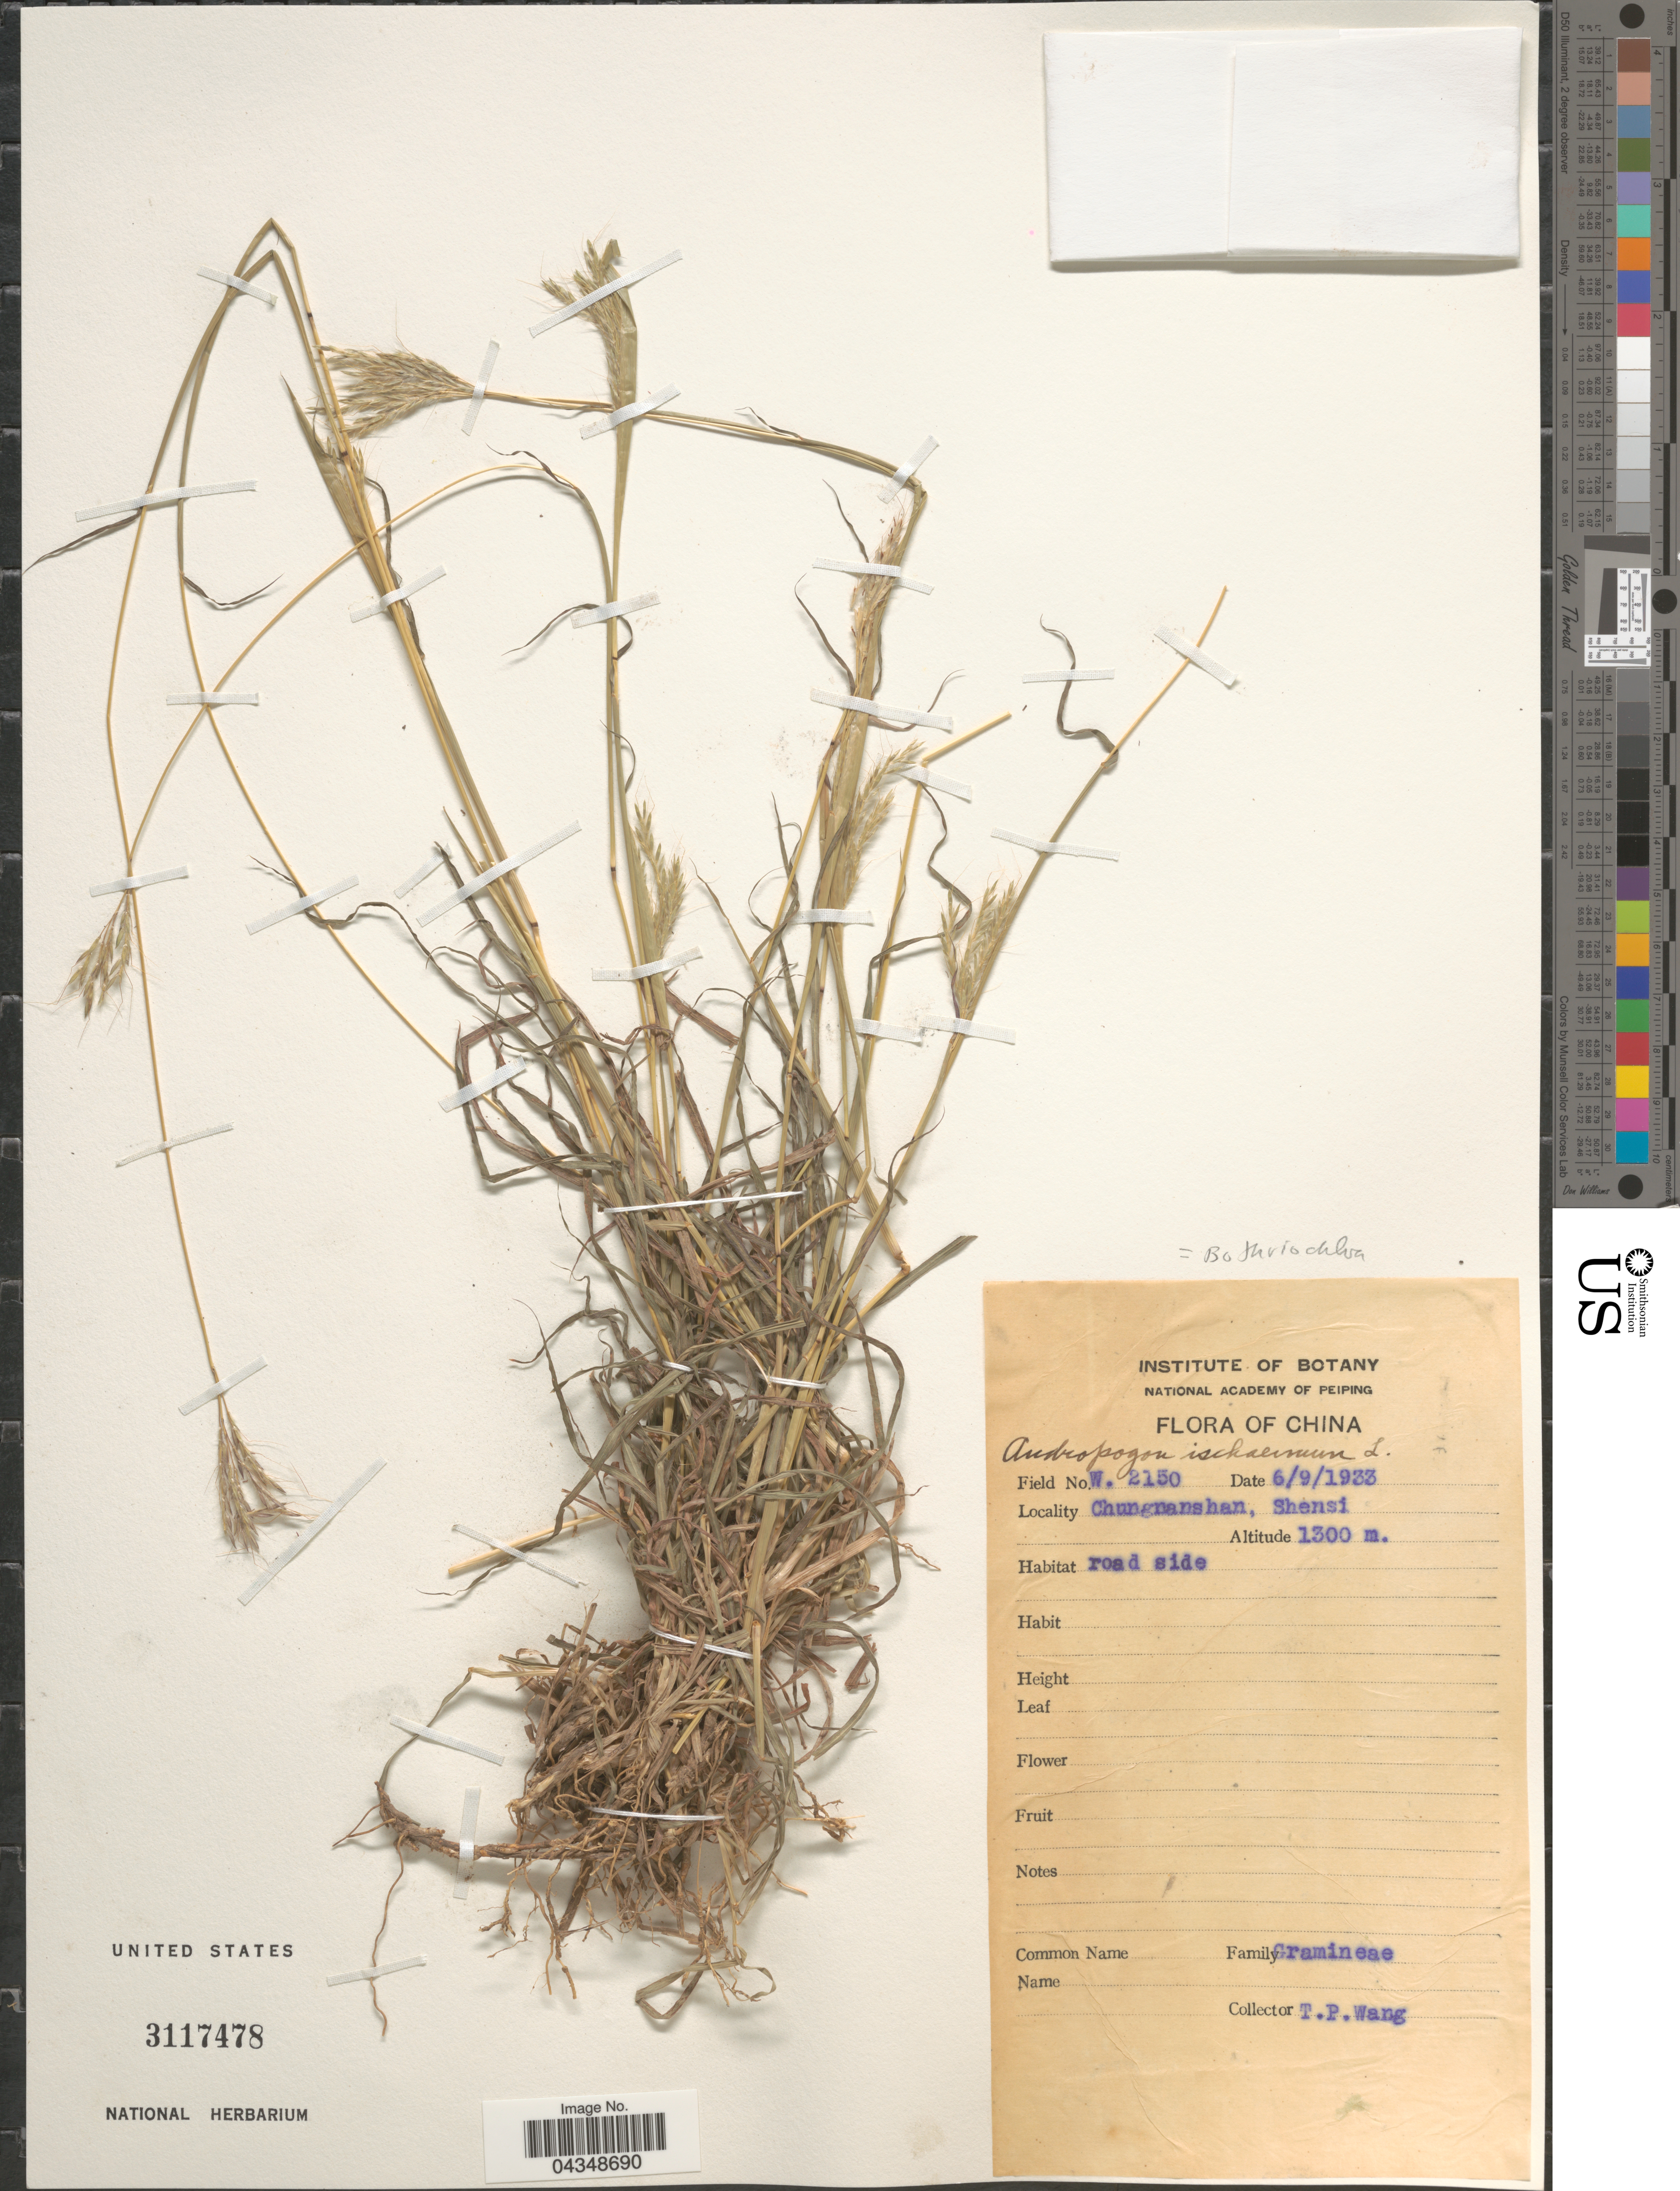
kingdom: Plantae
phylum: Tracheophyta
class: Liliopsida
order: Poales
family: Poaceae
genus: Bothriochloa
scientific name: Bothriochloa ischaemum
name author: (L.) Keng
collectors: T. Wang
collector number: W. 2150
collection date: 1933-09-06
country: China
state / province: Shaanxi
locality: Chungnanshan, Shensi.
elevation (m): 1300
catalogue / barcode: US 3117478